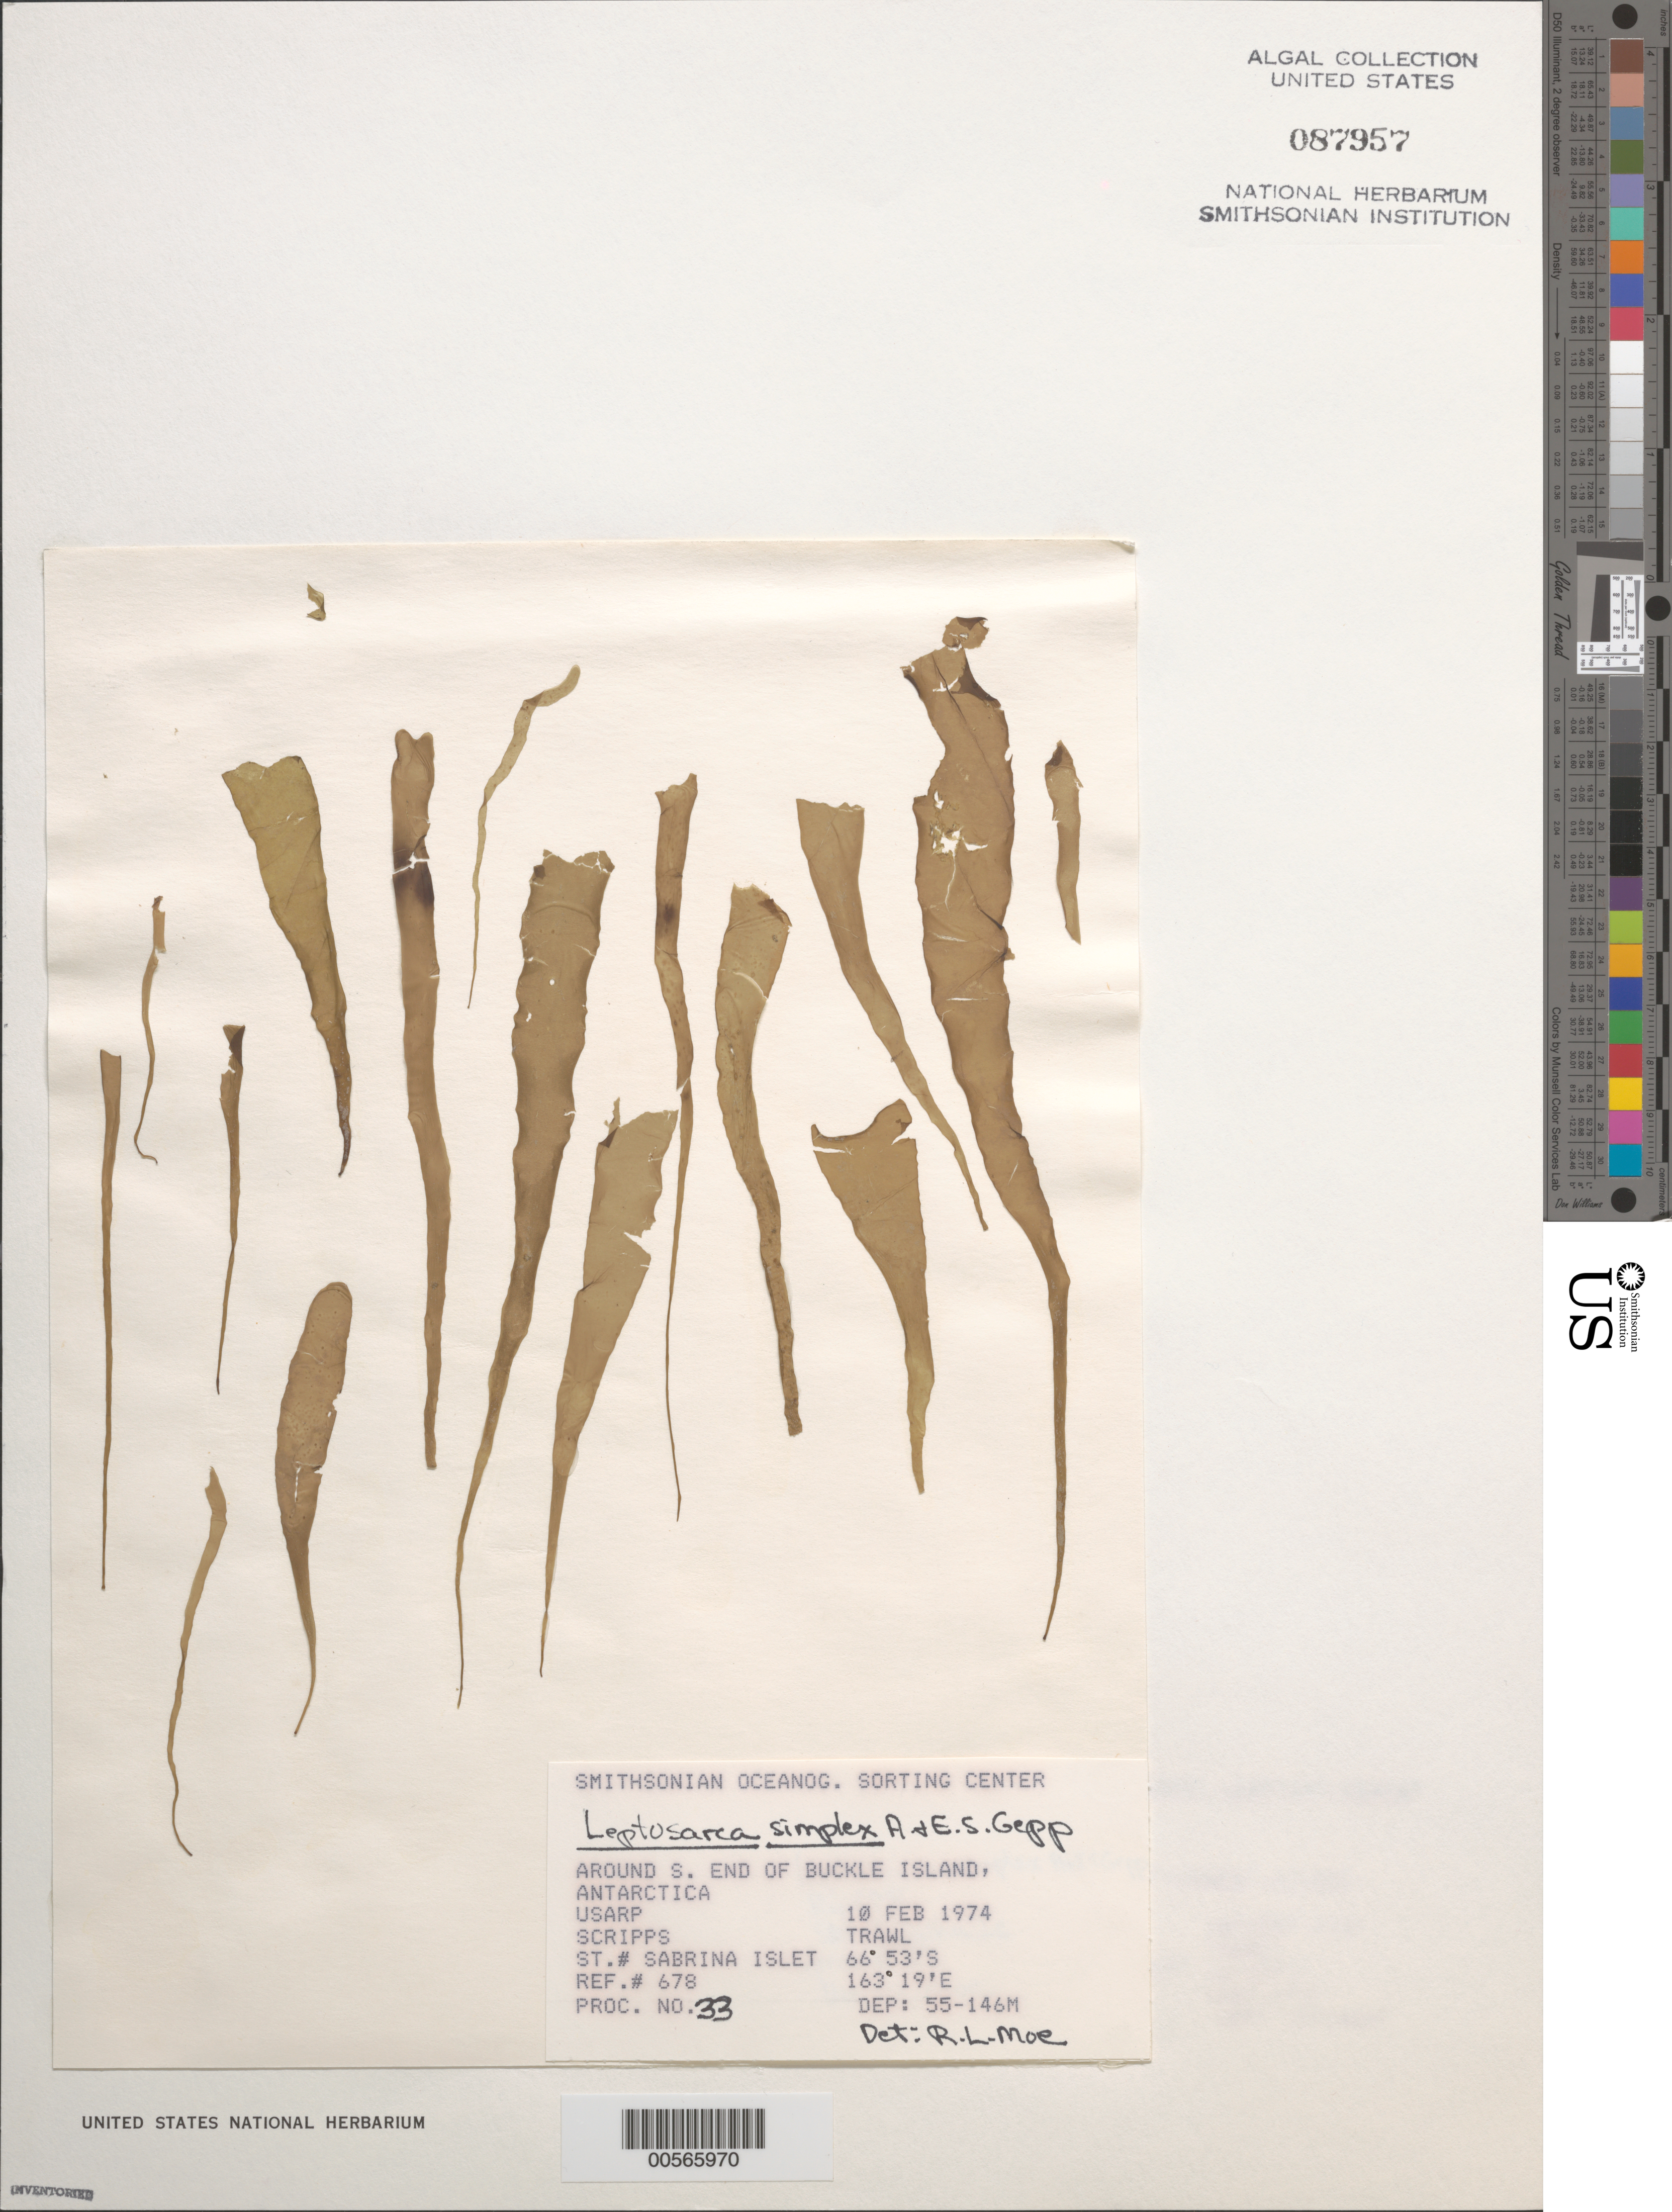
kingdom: Plantae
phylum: Rhodophyta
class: Florideophyceae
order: Palmariales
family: Palmariaceae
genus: Palmaria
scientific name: Palmaria decipiens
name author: (Reinsch) Ricker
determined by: Algae name updating Project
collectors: Scripps Institution of Oceanography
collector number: Station Sabrina Islet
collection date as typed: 10 Feb 1974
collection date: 1974-02-10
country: Antarctica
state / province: Ross Dependency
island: Buckle Island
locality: Sabrina Islet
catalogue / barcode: US 87957